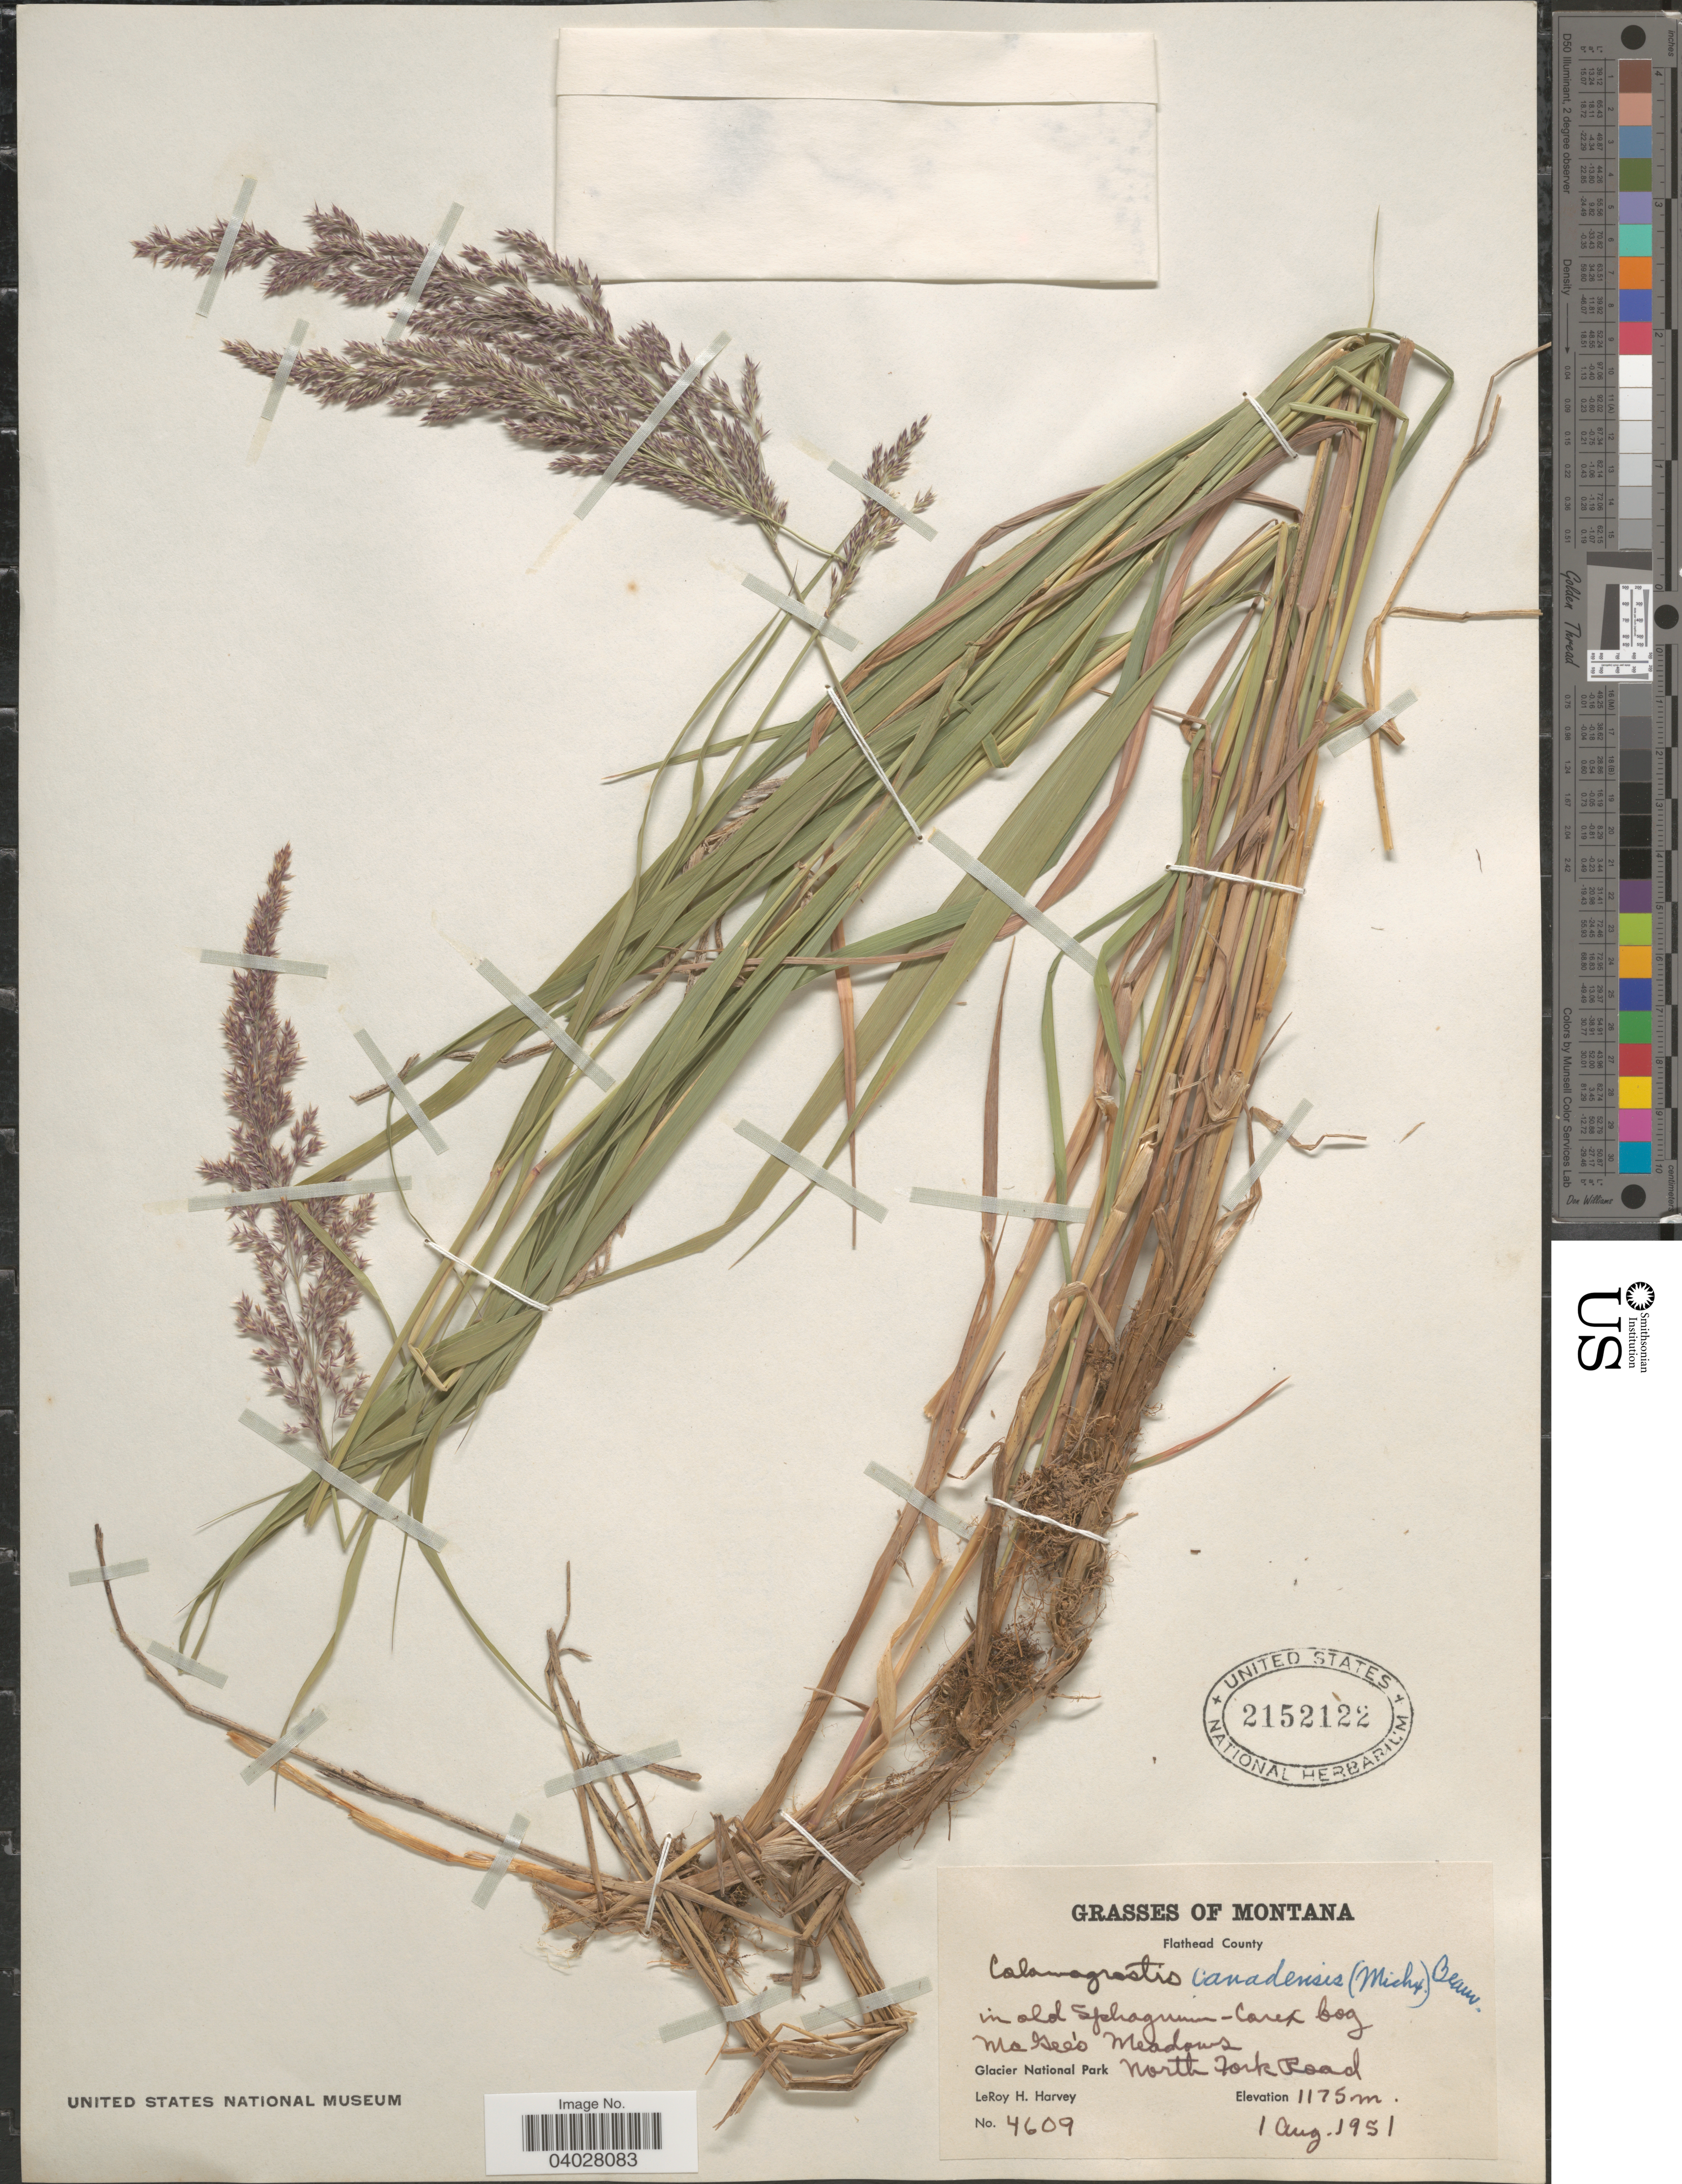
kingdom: Plantae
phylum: Tracheophyta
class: Liliopsida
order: Poales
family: Poaceae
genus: Calamagrostis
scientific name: Calamagrostis canadensis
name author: (Michx.) P. Beauv.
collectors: L. H. Harvey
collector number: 4609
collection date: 1951-08-01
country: United States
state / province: Montana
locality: Flathead County. McGee's Meadows. Glacier National Park. North Fork Road.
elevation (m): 1175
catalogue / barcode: US 2152122